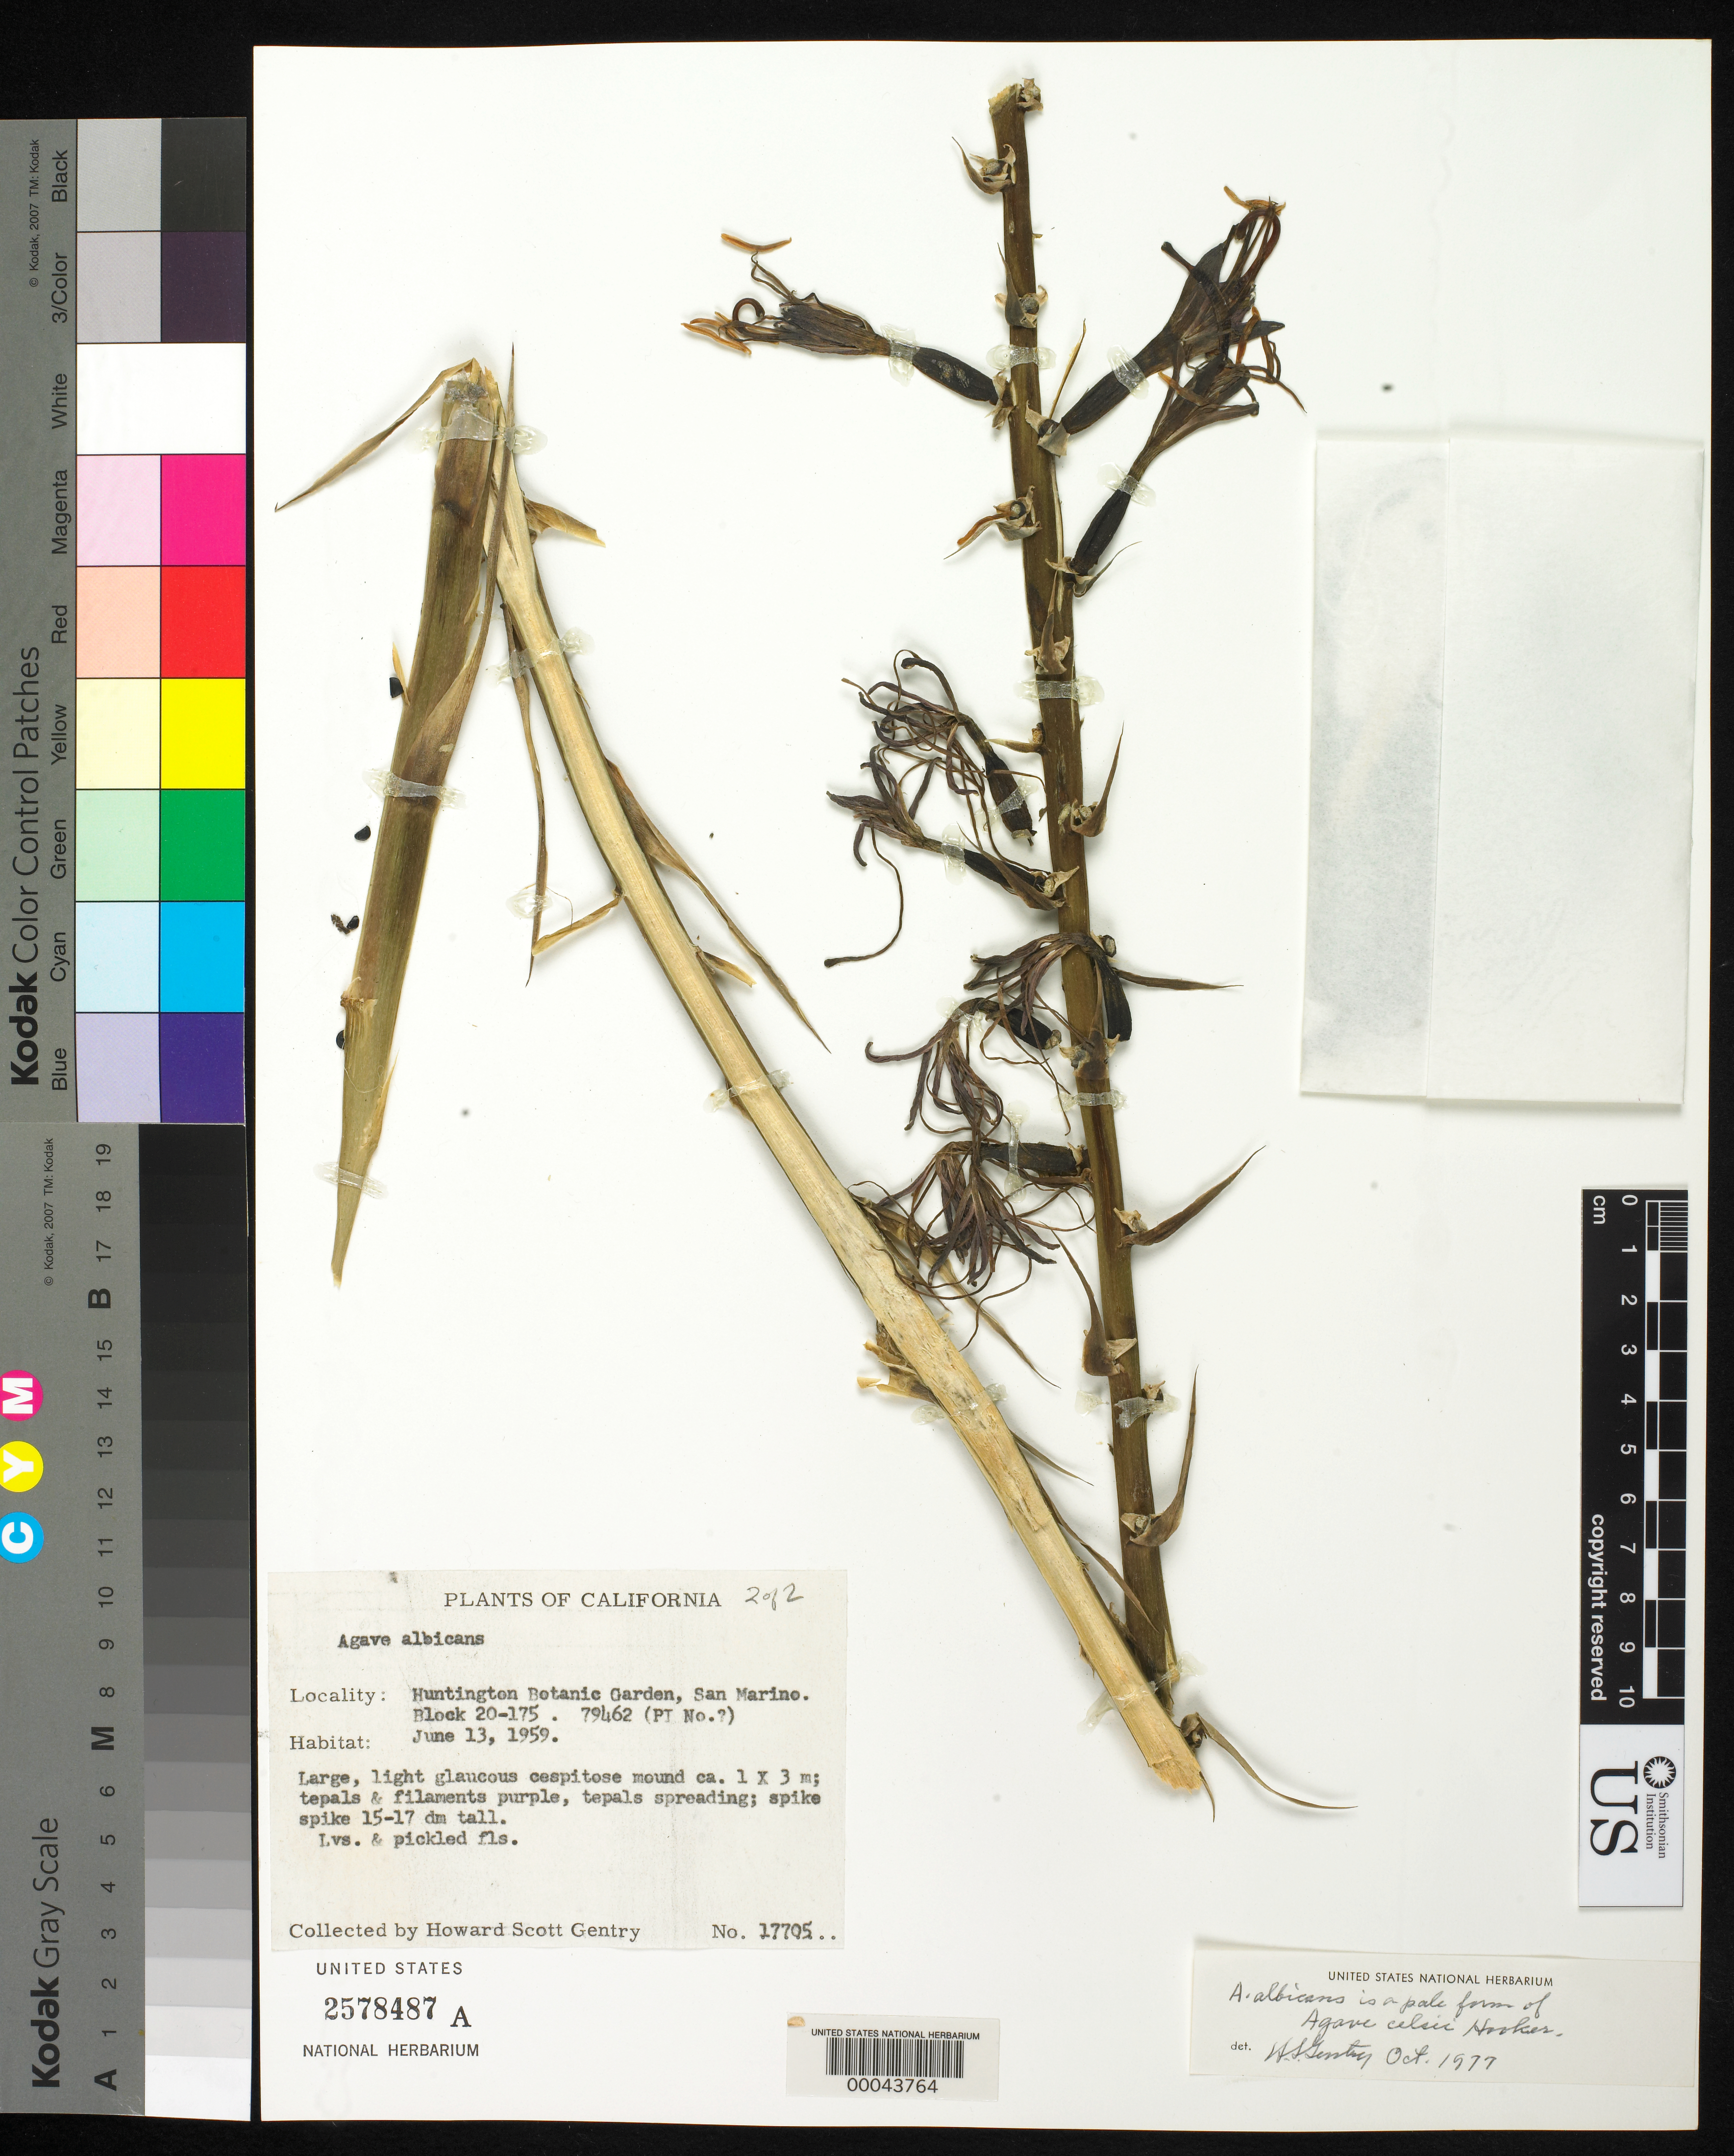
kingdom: Plantae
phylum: Tracheophyta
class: Liliopsida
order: Asparagales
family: Asparagaceae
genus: Agave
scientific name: Agave celsii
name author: Hook.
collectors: H. S. Gentry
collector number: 17705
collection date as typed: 13 Jun 1959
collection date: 1959-06-13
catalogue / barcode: US 2578487A